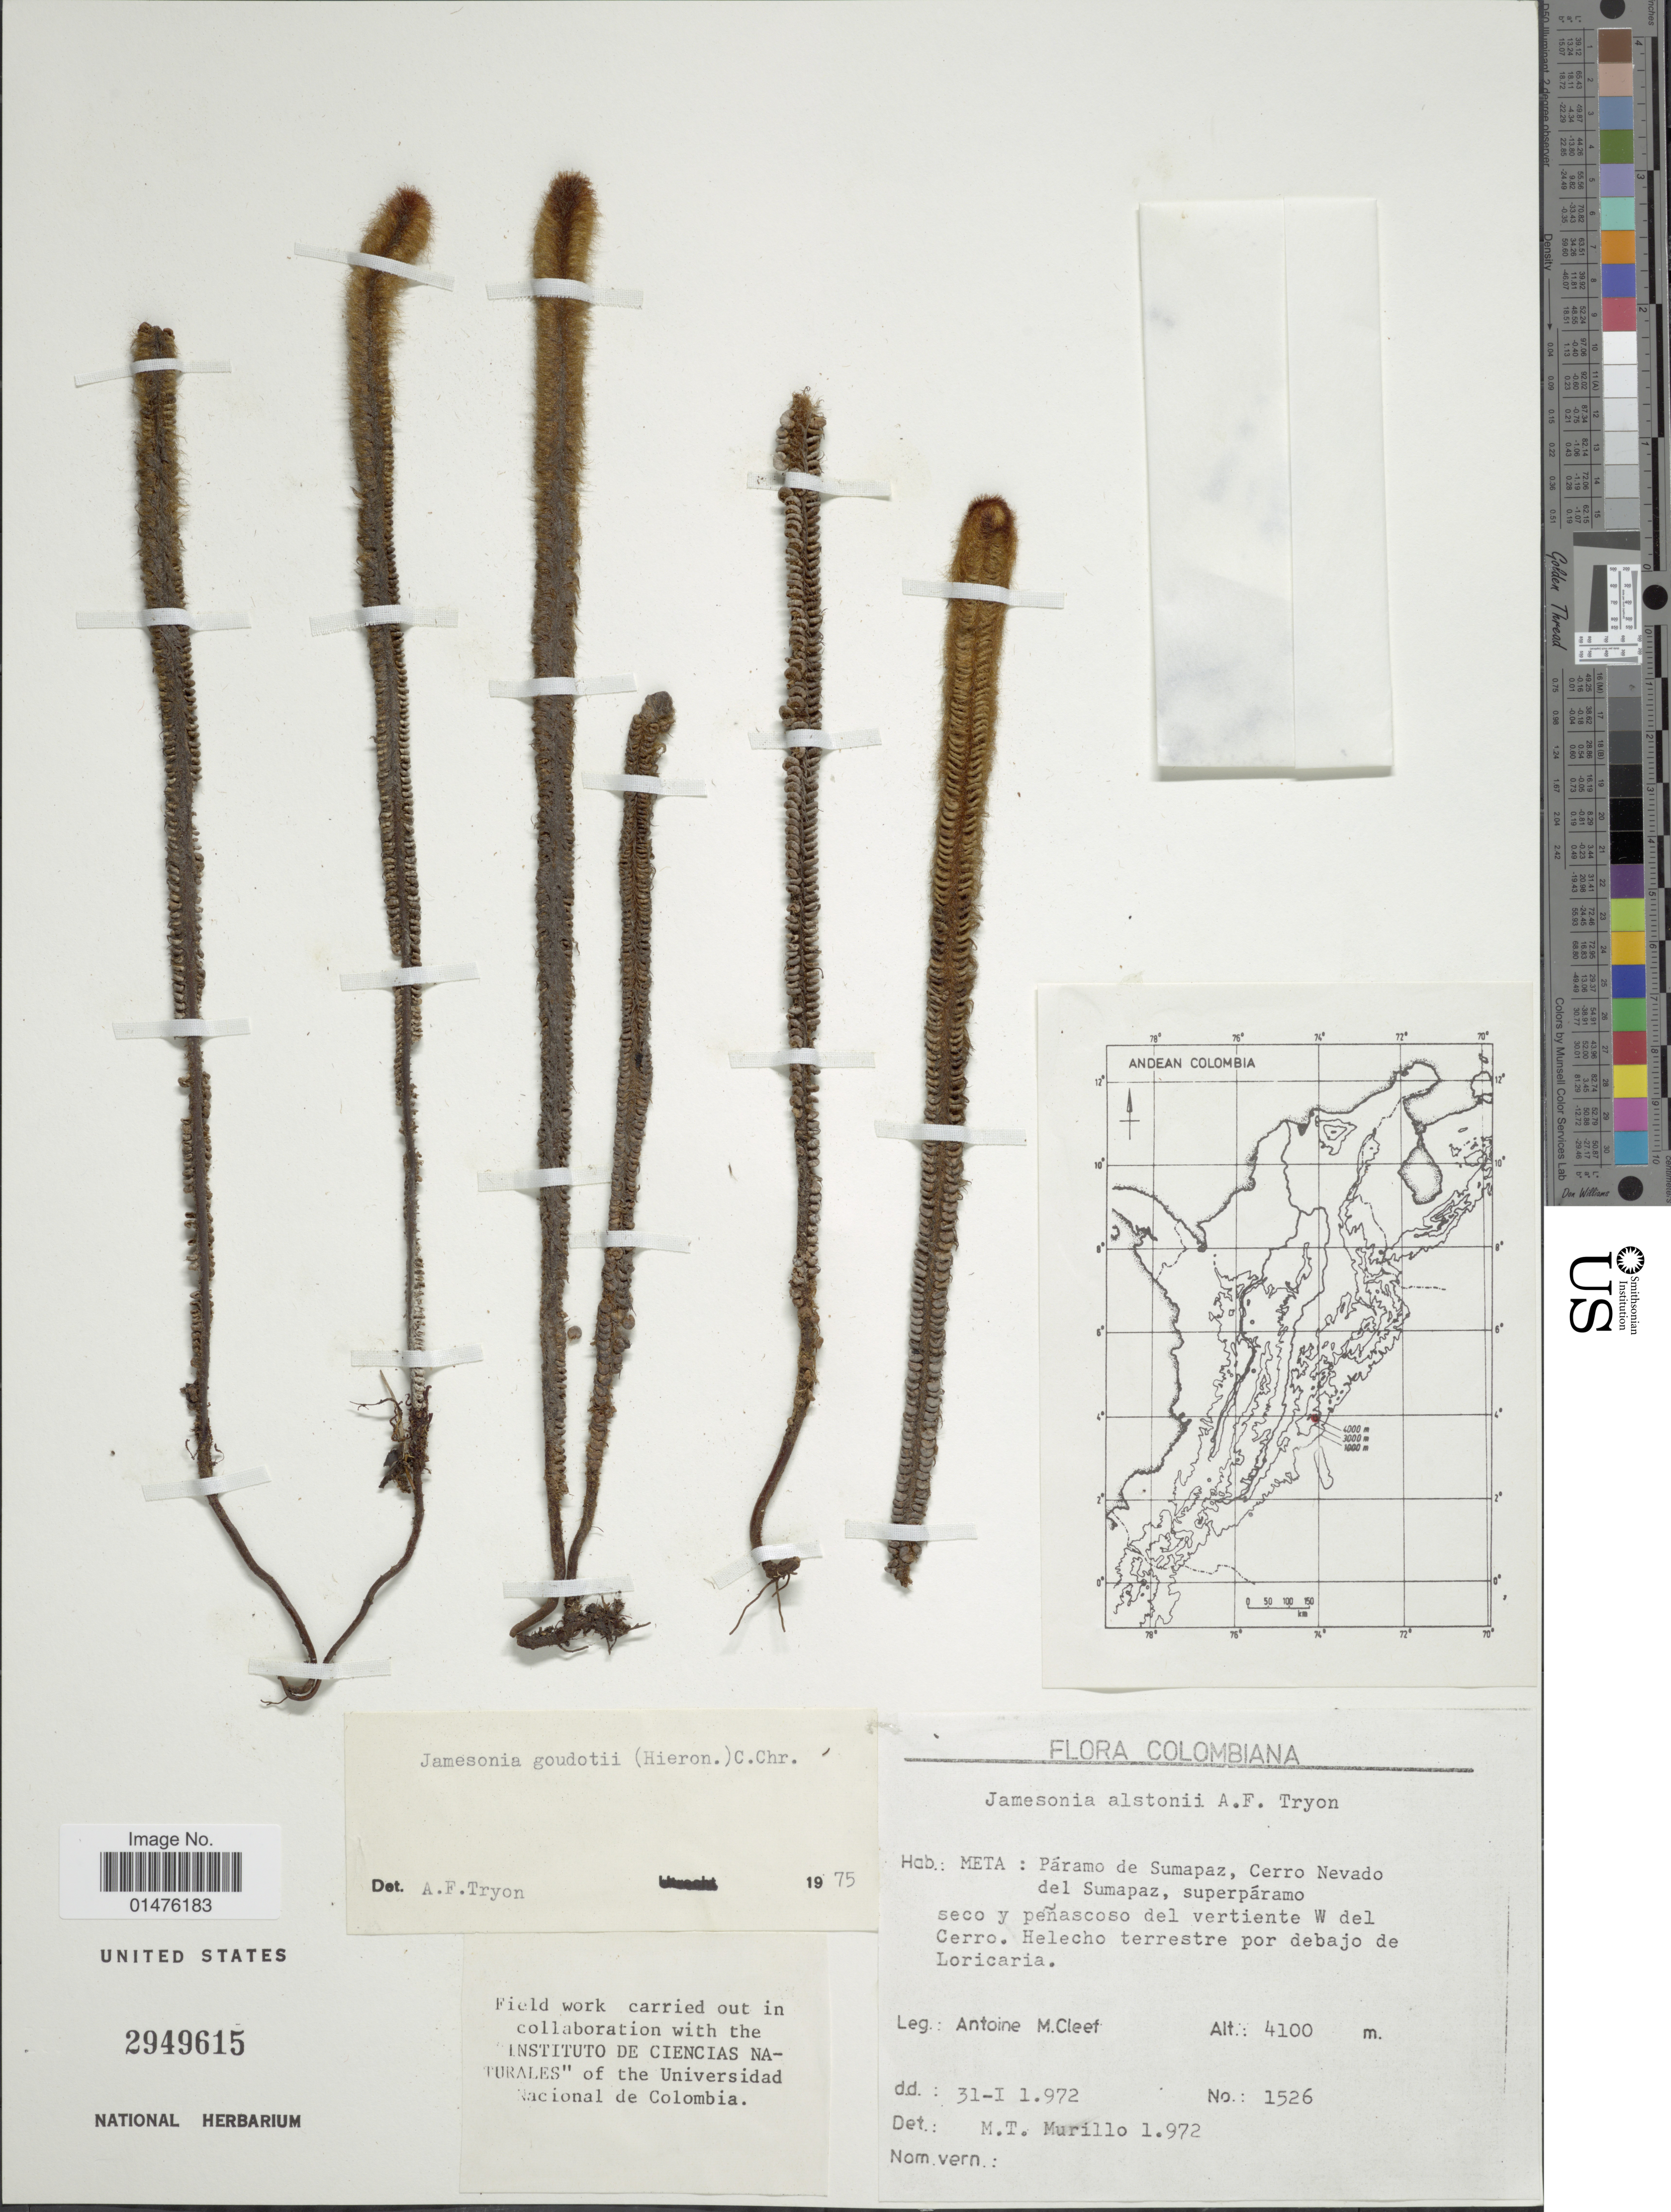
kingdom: Plantae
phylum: Tracheophyta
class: Polypodiopsida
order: Polypodiales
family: Pteridaceae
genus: Jamesonia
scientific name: Jamesonia goudotii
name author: (Hieron.) C. Chr.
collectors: A. M. Cleef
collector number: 1526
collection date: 1972-01-31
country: Colombia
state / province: Meta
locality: Páramo de Sumapaz, cerro Nevado del Sumapaz, superpáramo seco y peñascosa del vertiente W del Cerro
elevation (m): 4100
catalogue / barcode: US 2949615